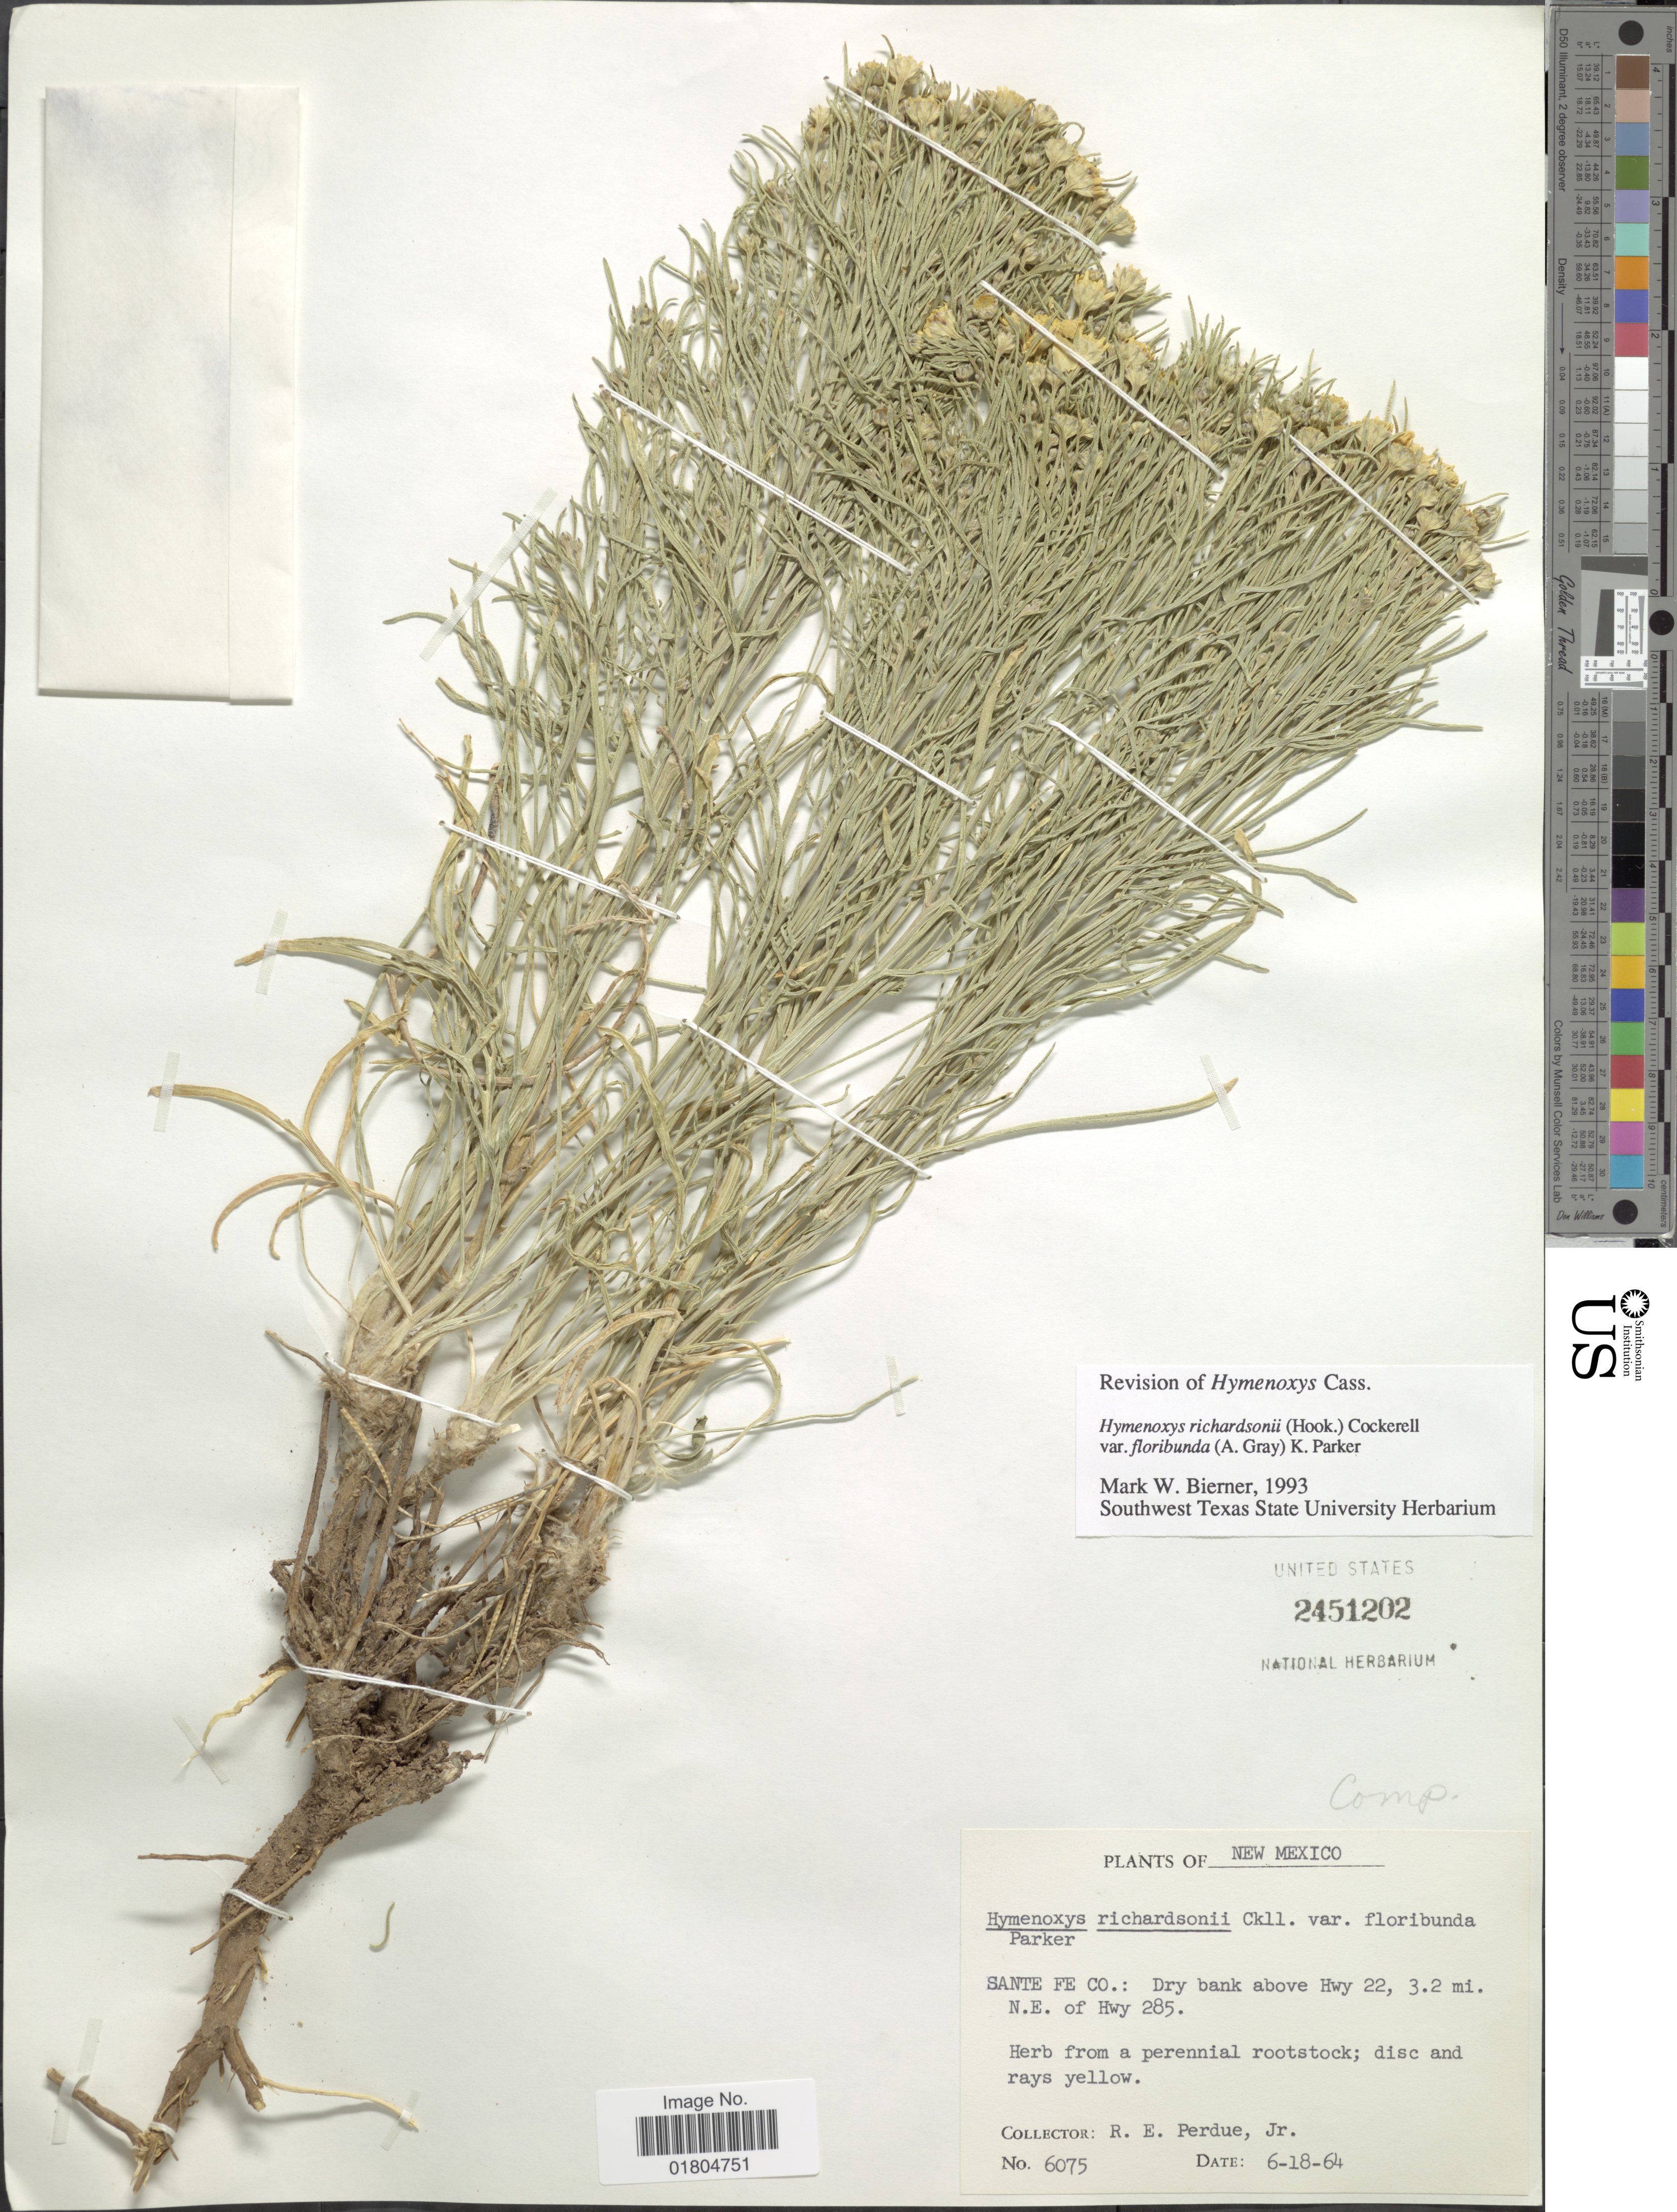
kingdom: Plantae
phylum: Tracheophyta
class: Magnoliopsida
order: Asterales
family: Asteraceae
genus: Hymenoxys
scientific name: Hymenoxys richardsonii var. floribunda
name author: (A. Gray) K.F. Parker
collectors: R. E. Perdue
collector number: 6075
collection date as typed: Transcribed d/m/y: 18/6/64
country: United States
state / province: New Mexico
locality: Santa Fe Co.: above Hwy 22, 3.2 mi. N.E. of Hwy 285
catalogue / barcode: US 2451202